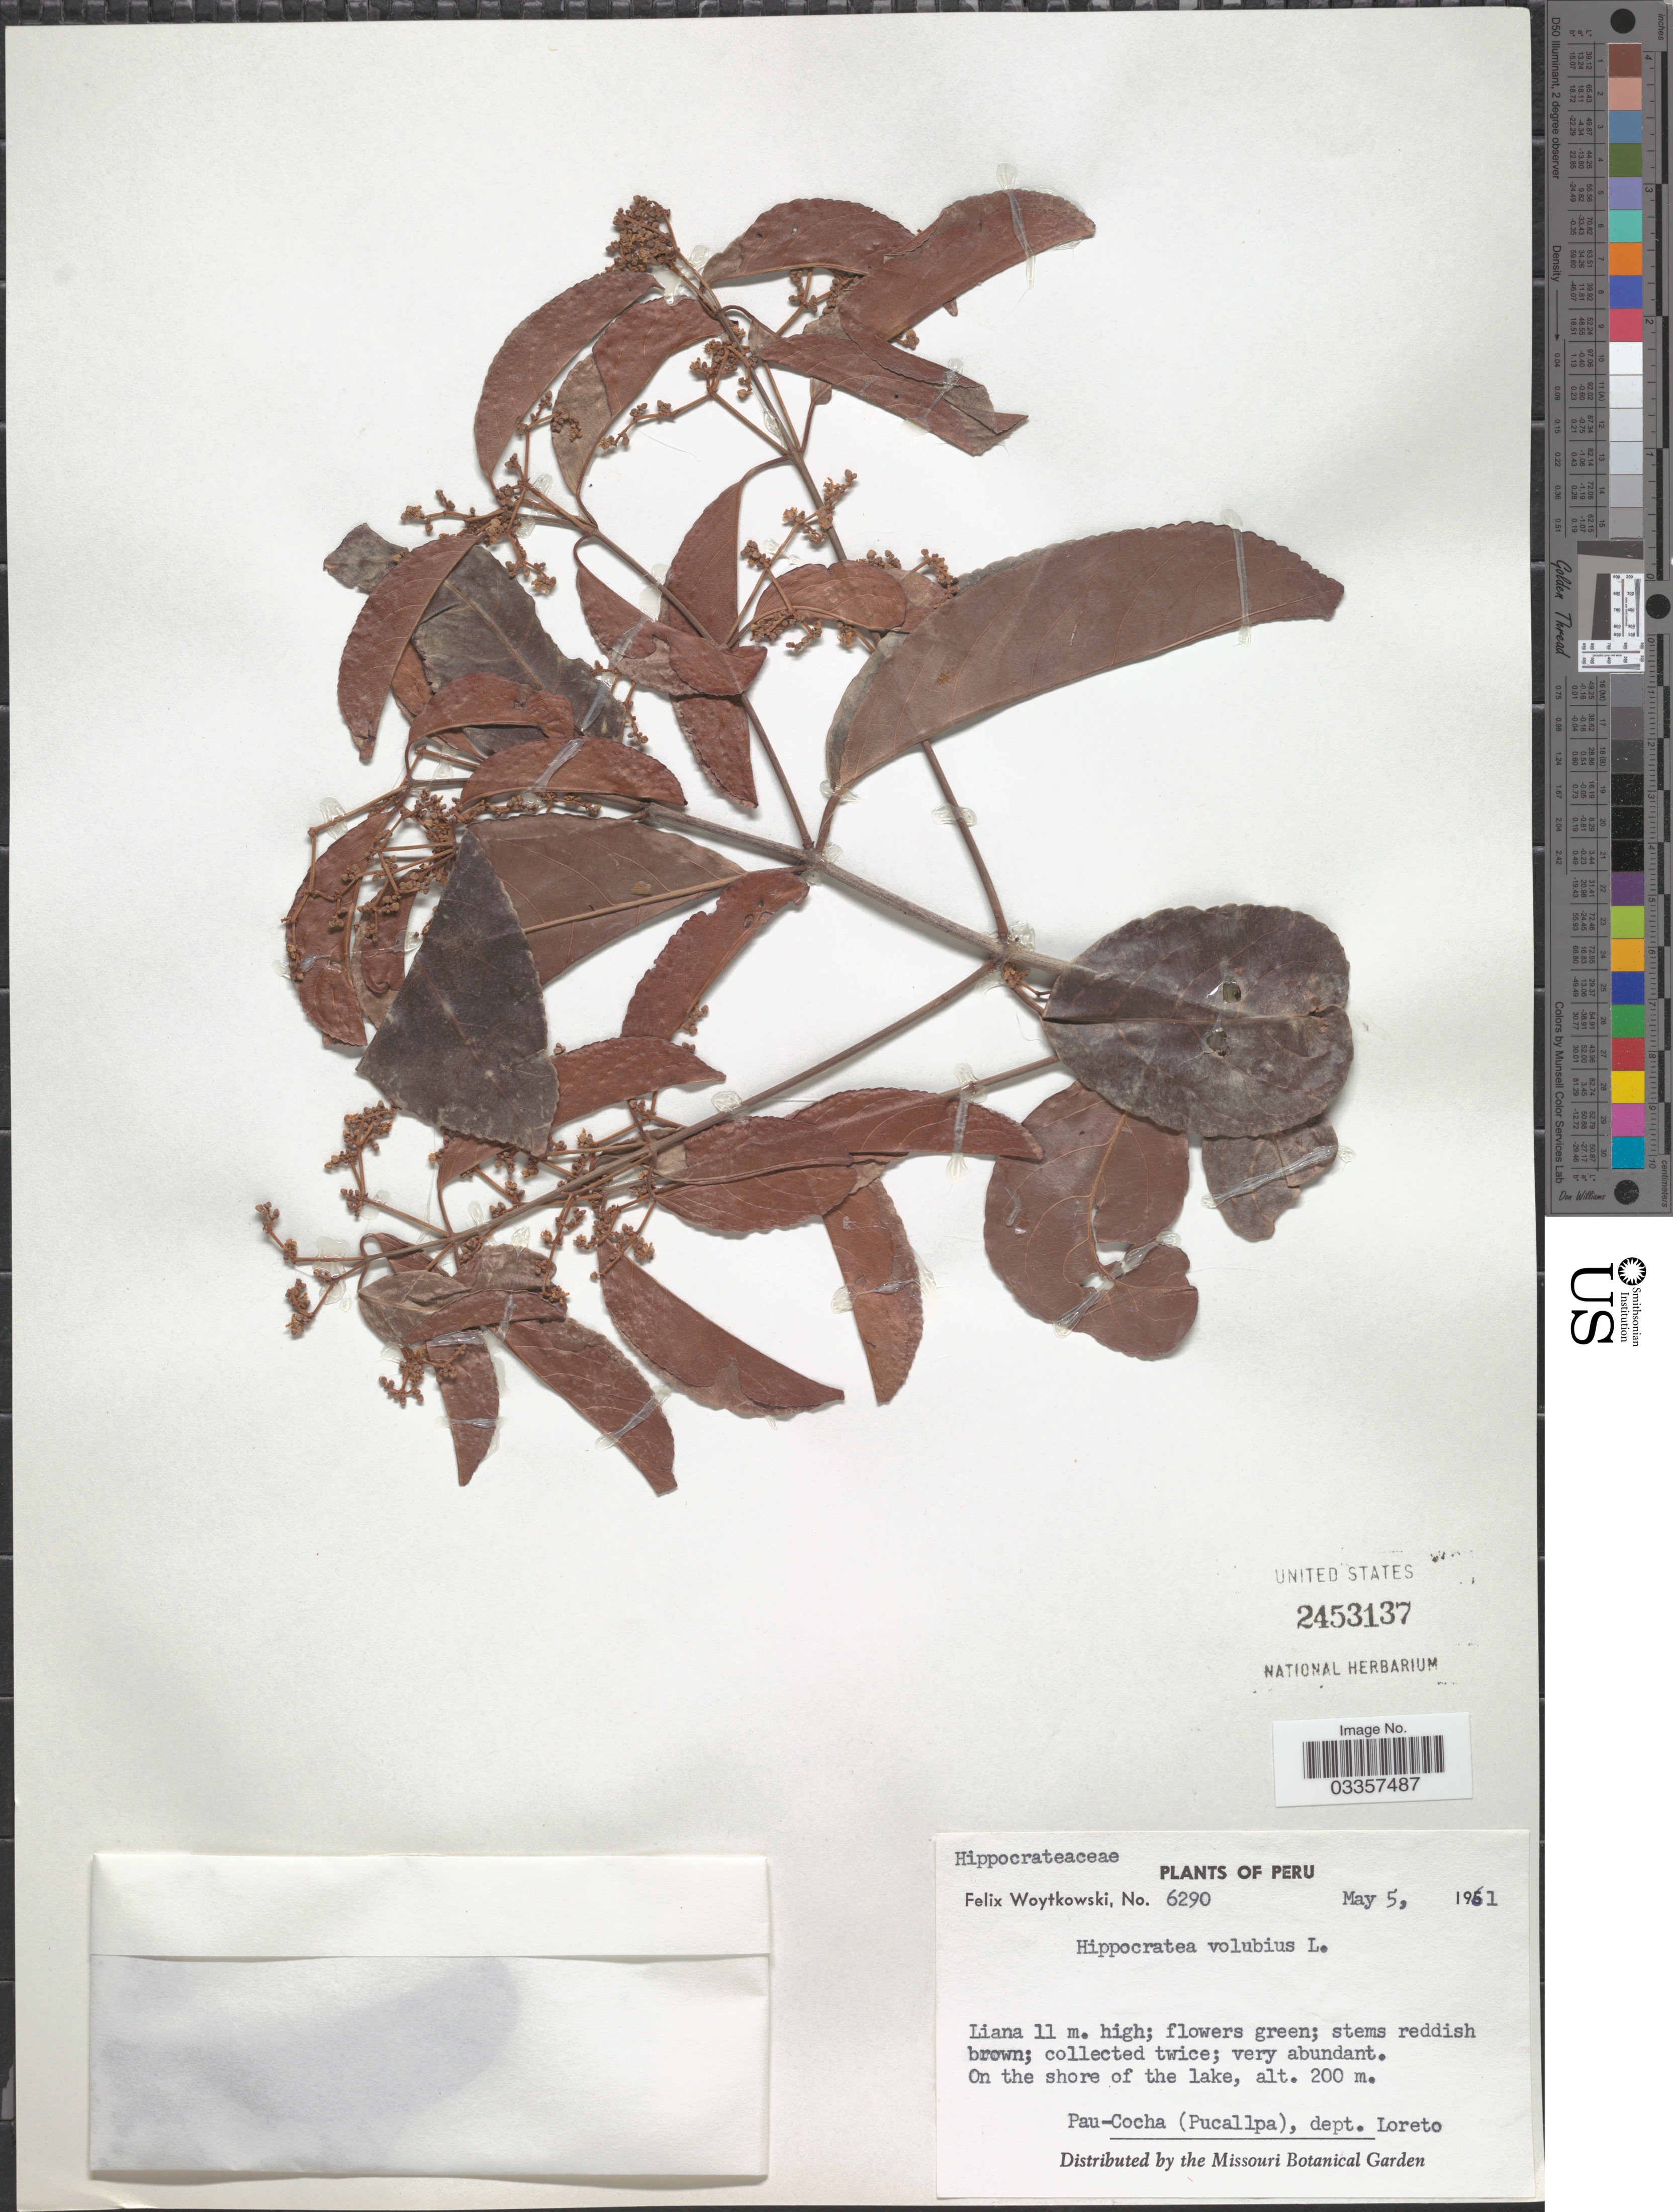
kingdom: Plantae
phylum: Tracheophyta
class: Magnoliopsida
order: Celastrales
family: Celastraceae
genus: Hippocratea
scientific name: Hippocratea volubilis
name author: L.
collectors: F. Woytkowski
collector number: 6290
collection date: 1961-05-05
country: Peru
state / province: Loreto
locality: Pau-Cocha (Pucallpa), dept. Loreto.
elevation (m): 200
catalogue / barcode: US 2453137